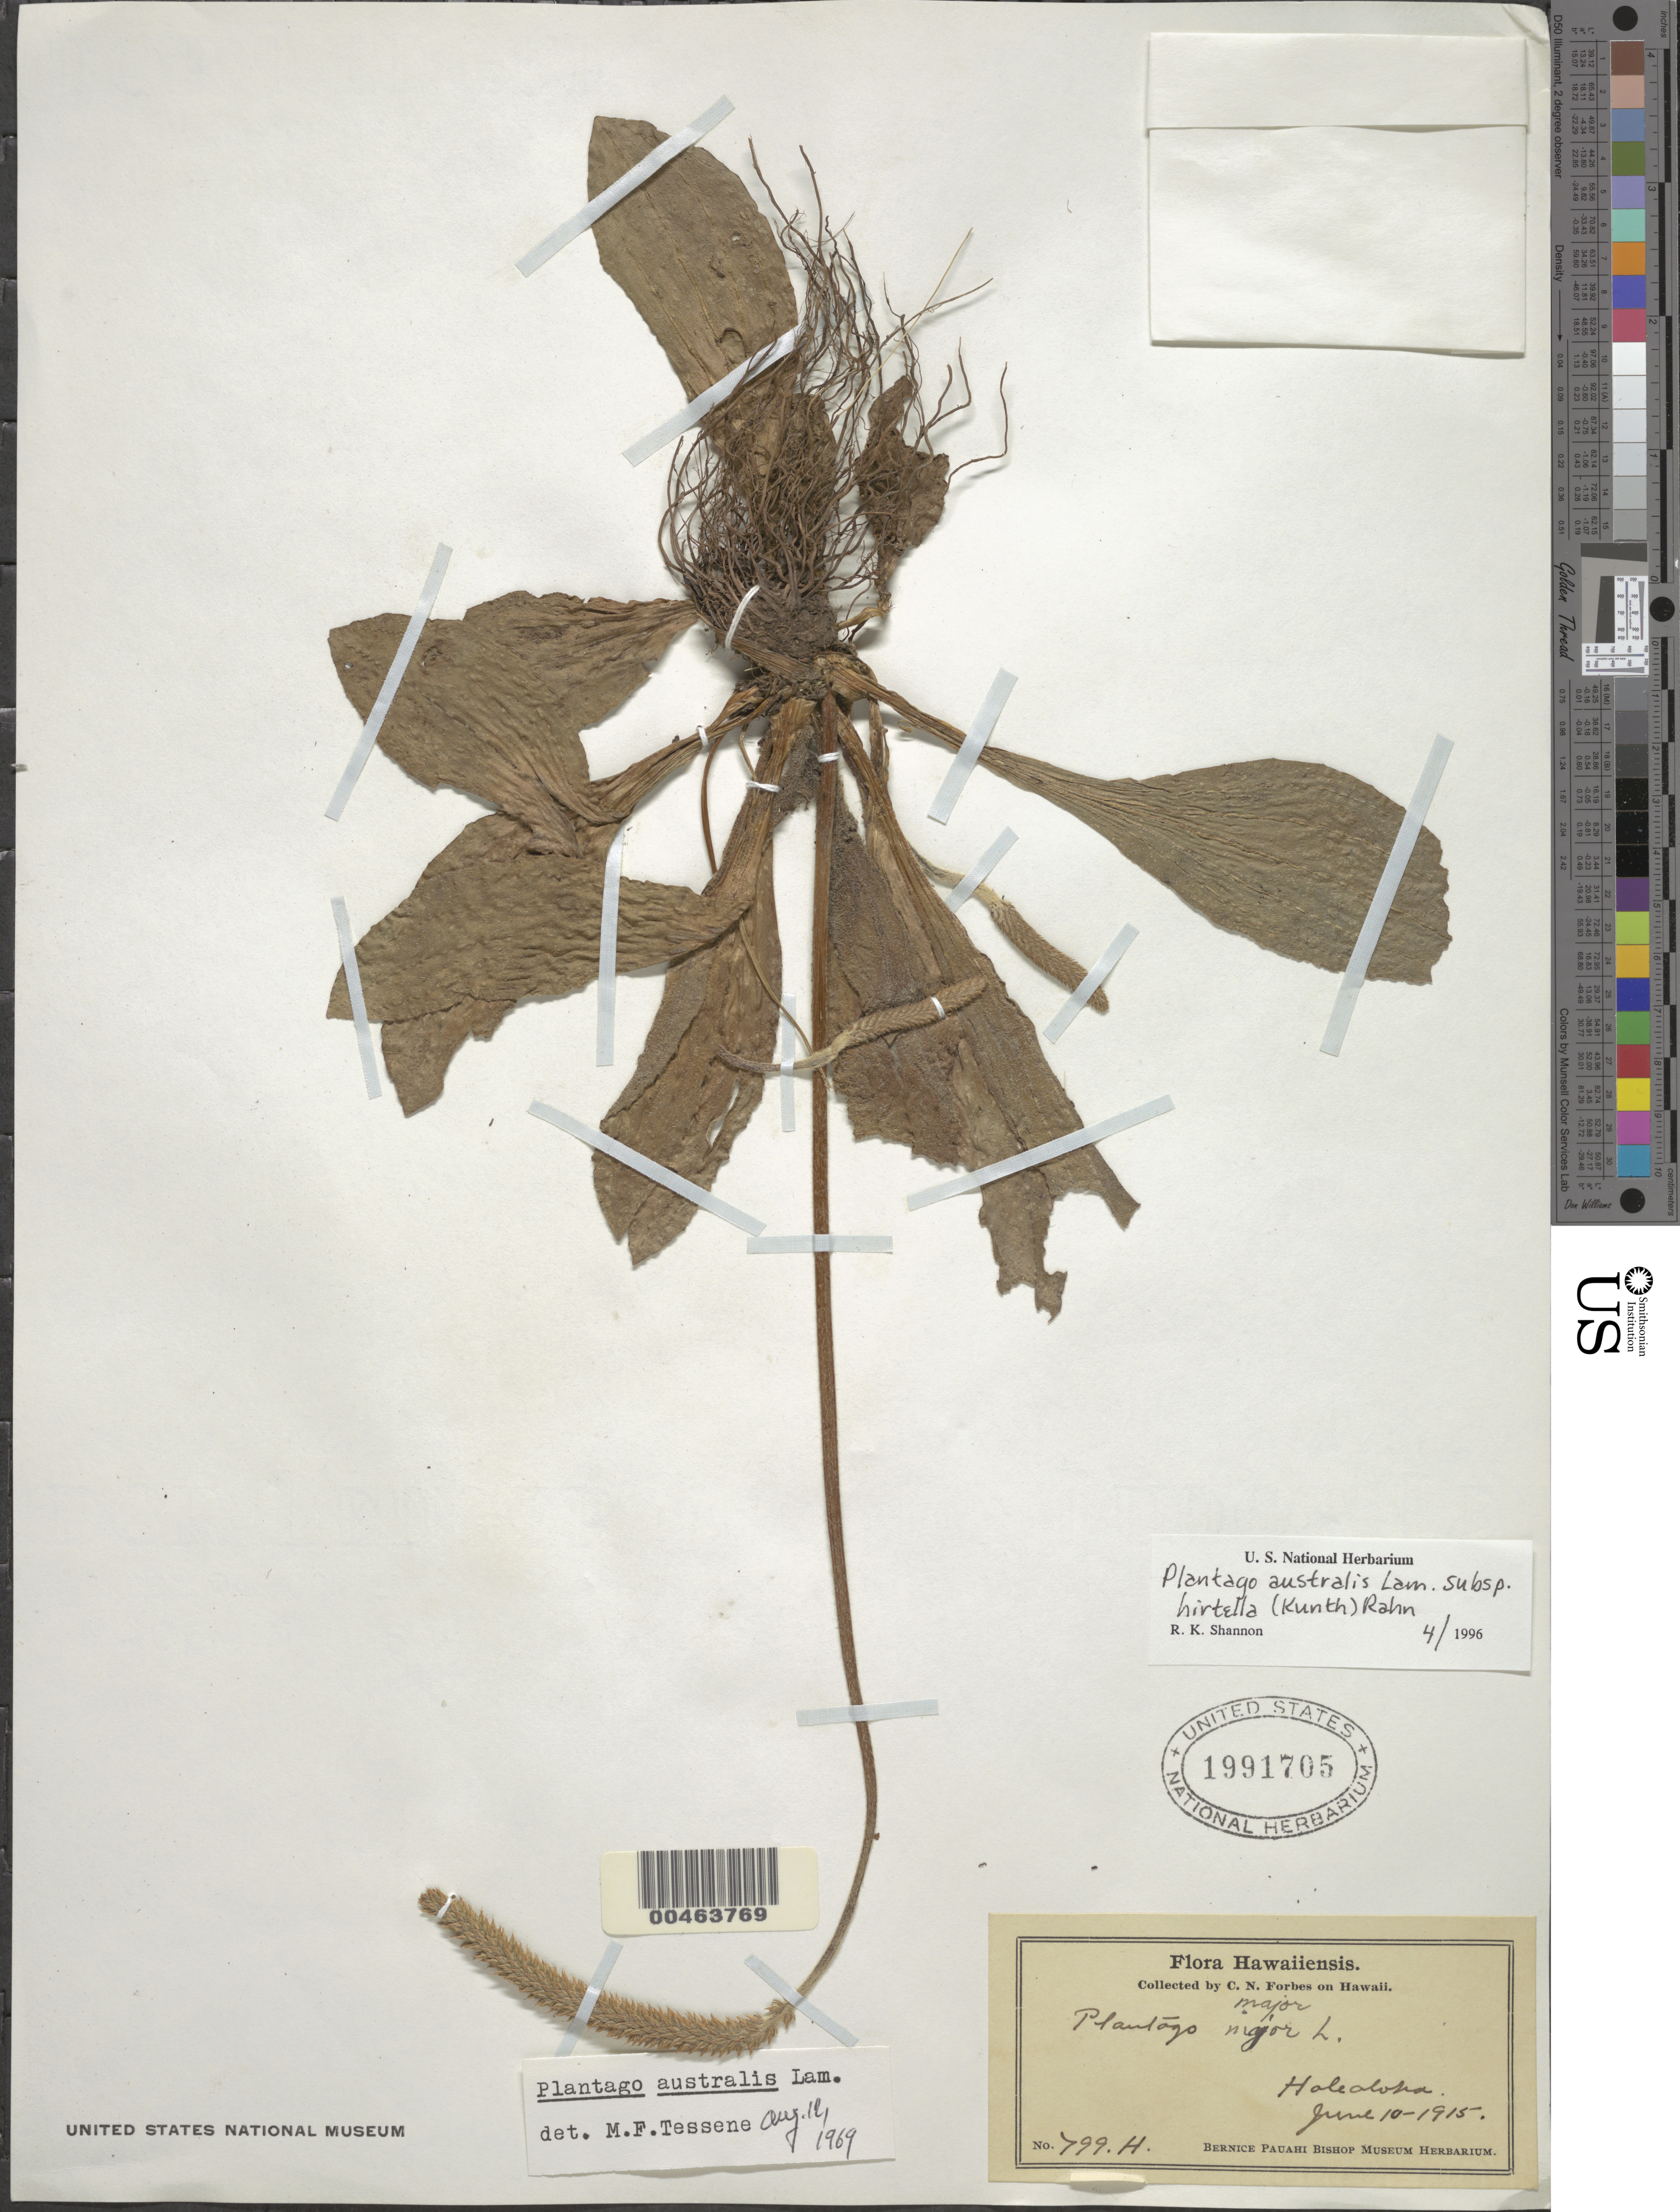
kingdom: Plantae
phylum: Tracheophyta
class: Magnoliopsida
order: Lamiales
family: Plantaginaceae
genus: Plantago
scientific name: Plantago australis subsp. hirtella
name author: (Kunth) Rahn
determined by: Shannon, R. K., (UNITED STATES)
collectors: C. N. Forbes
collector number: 799.H.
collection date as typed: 10 Jun 1915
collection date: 1915-06-10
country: United States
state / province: Hawaii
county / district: Hawaii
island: Hawaii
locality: Halealoha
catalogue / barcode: US 1991705